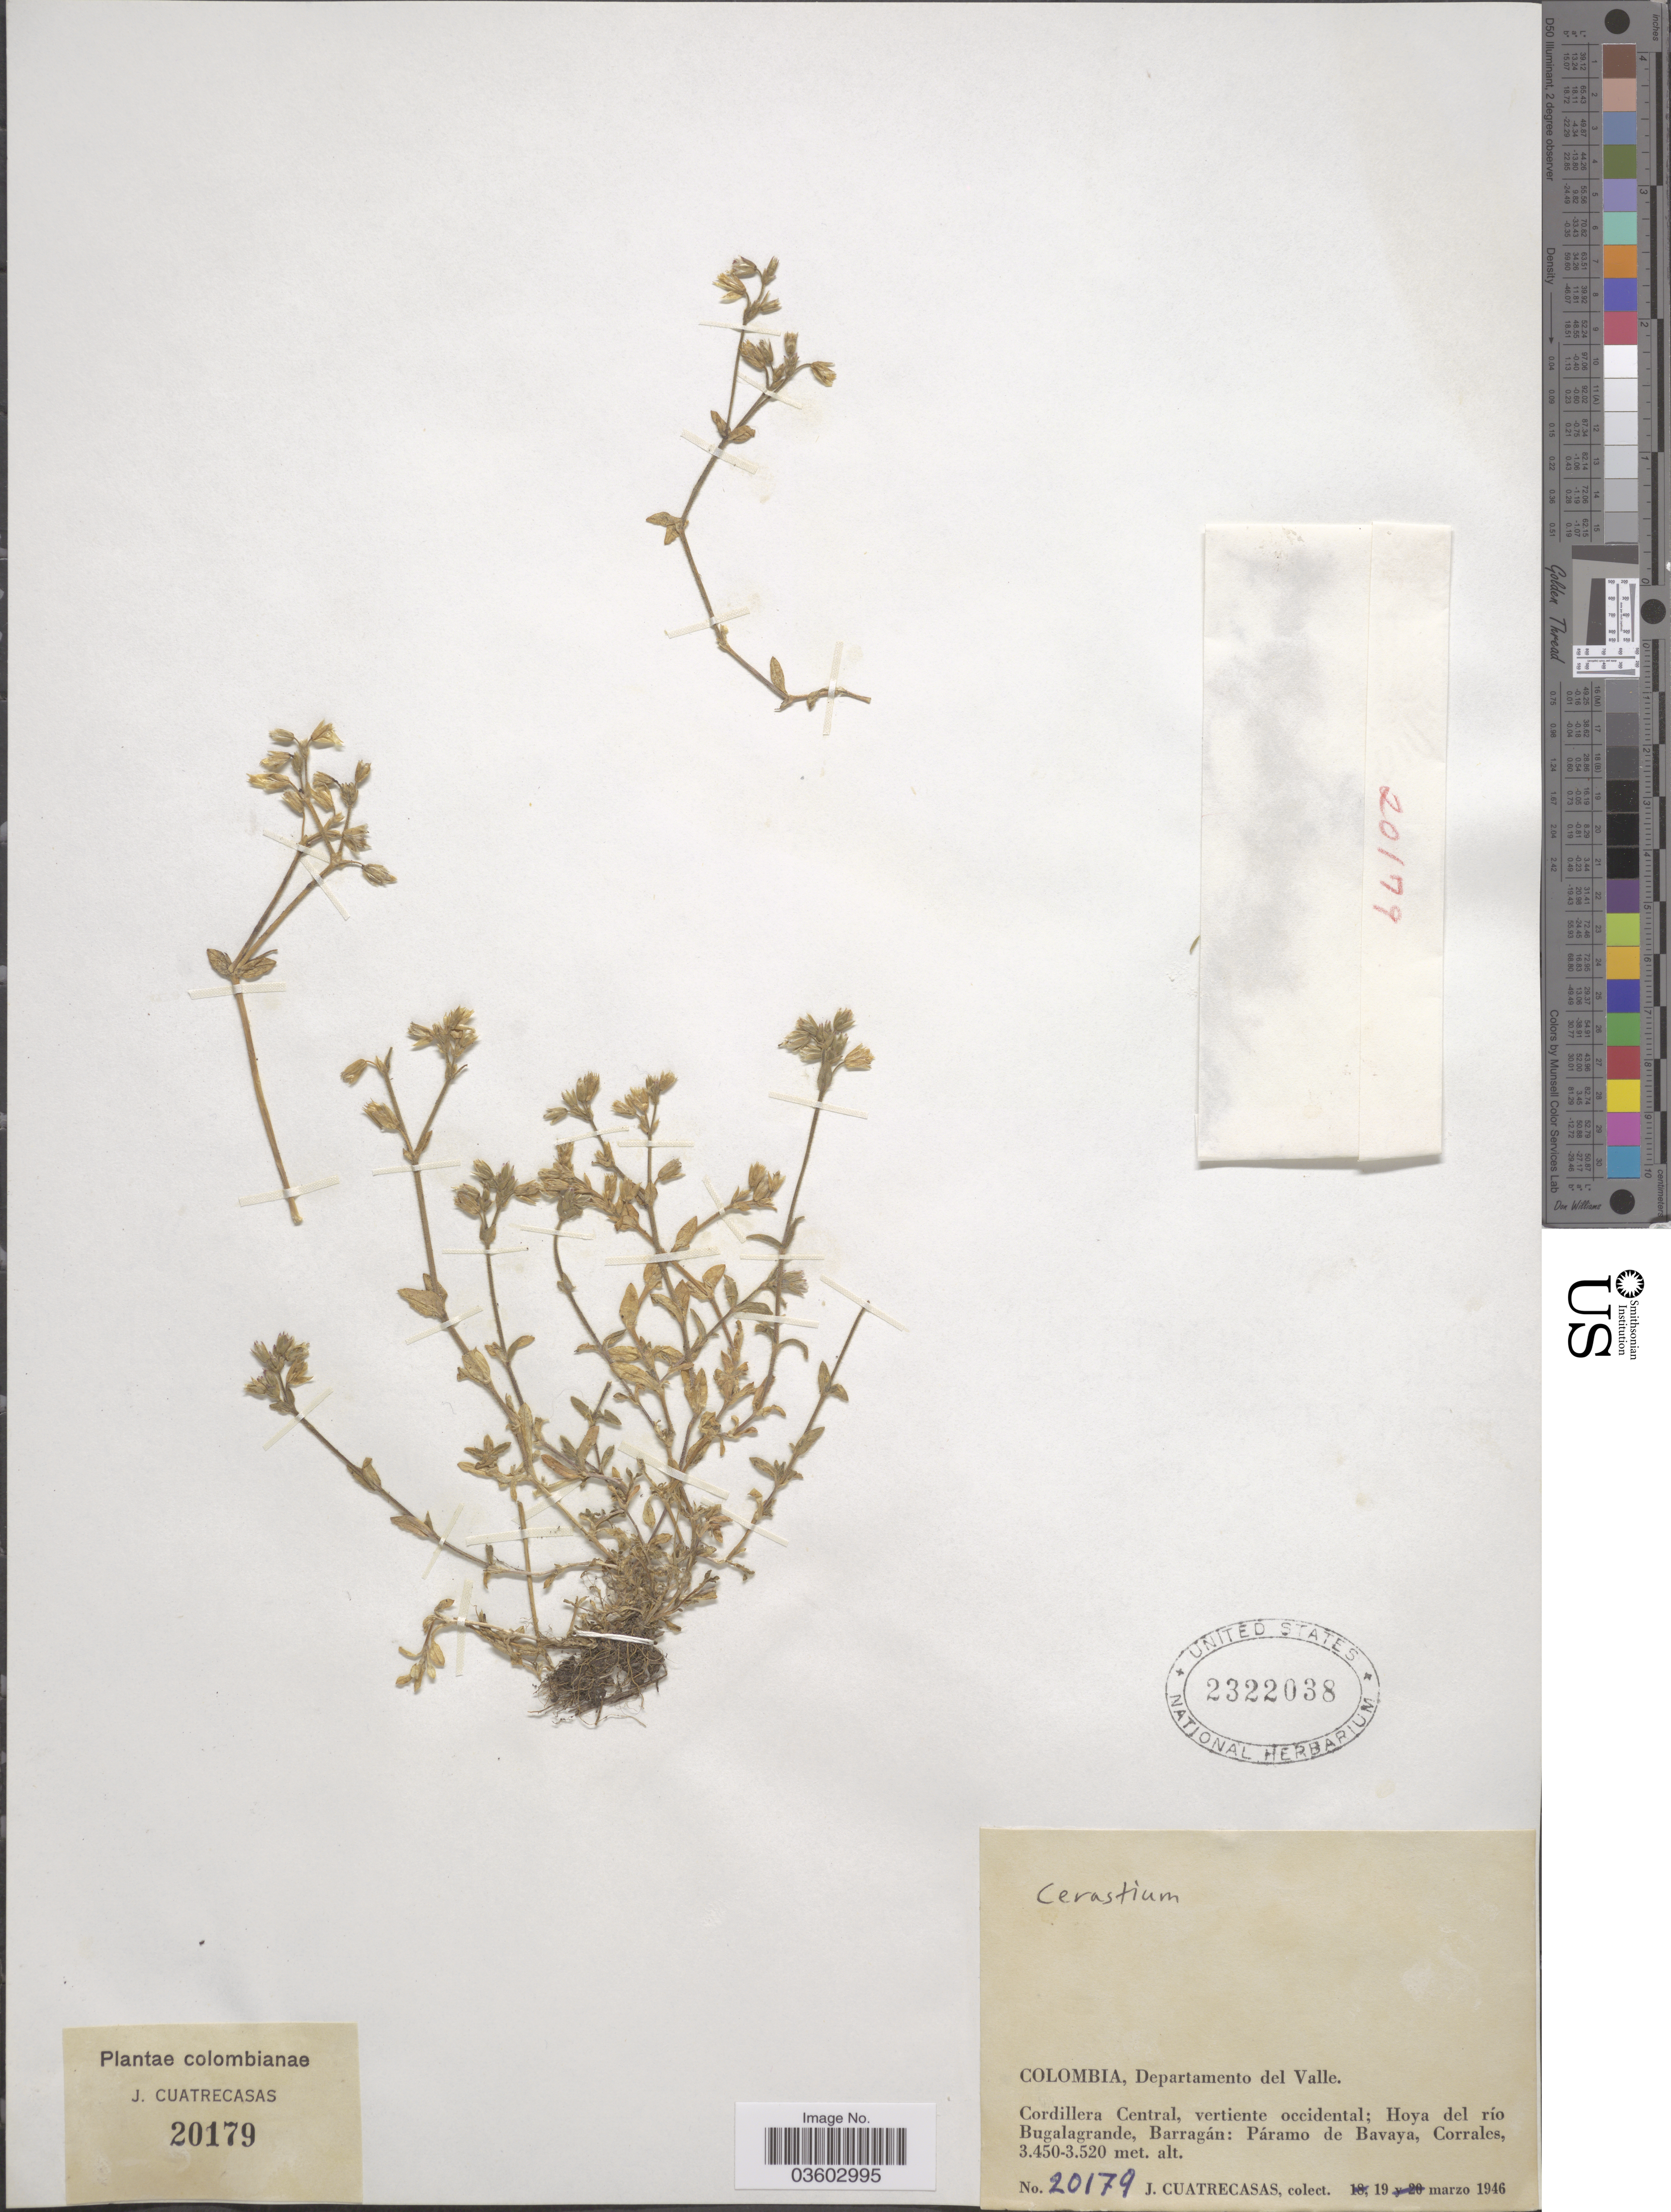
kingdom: Plantae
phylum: Tracheophyta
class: Magnoliopsida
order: Caryophyllales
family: Caryophyllaceae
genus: Cerastium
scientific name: Cerastium sp.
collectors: J. Cuatrecasas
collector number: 20179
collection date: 1946-03-19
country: Colombia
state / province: Valle del Cauca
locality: Departamento del Valle. Cordillera Central, vertiente occidental; Hoya del río Bugalagrande, Barragán: Páramo de Bavaya, Corrales.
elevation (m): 3450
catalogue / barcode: US 2322038